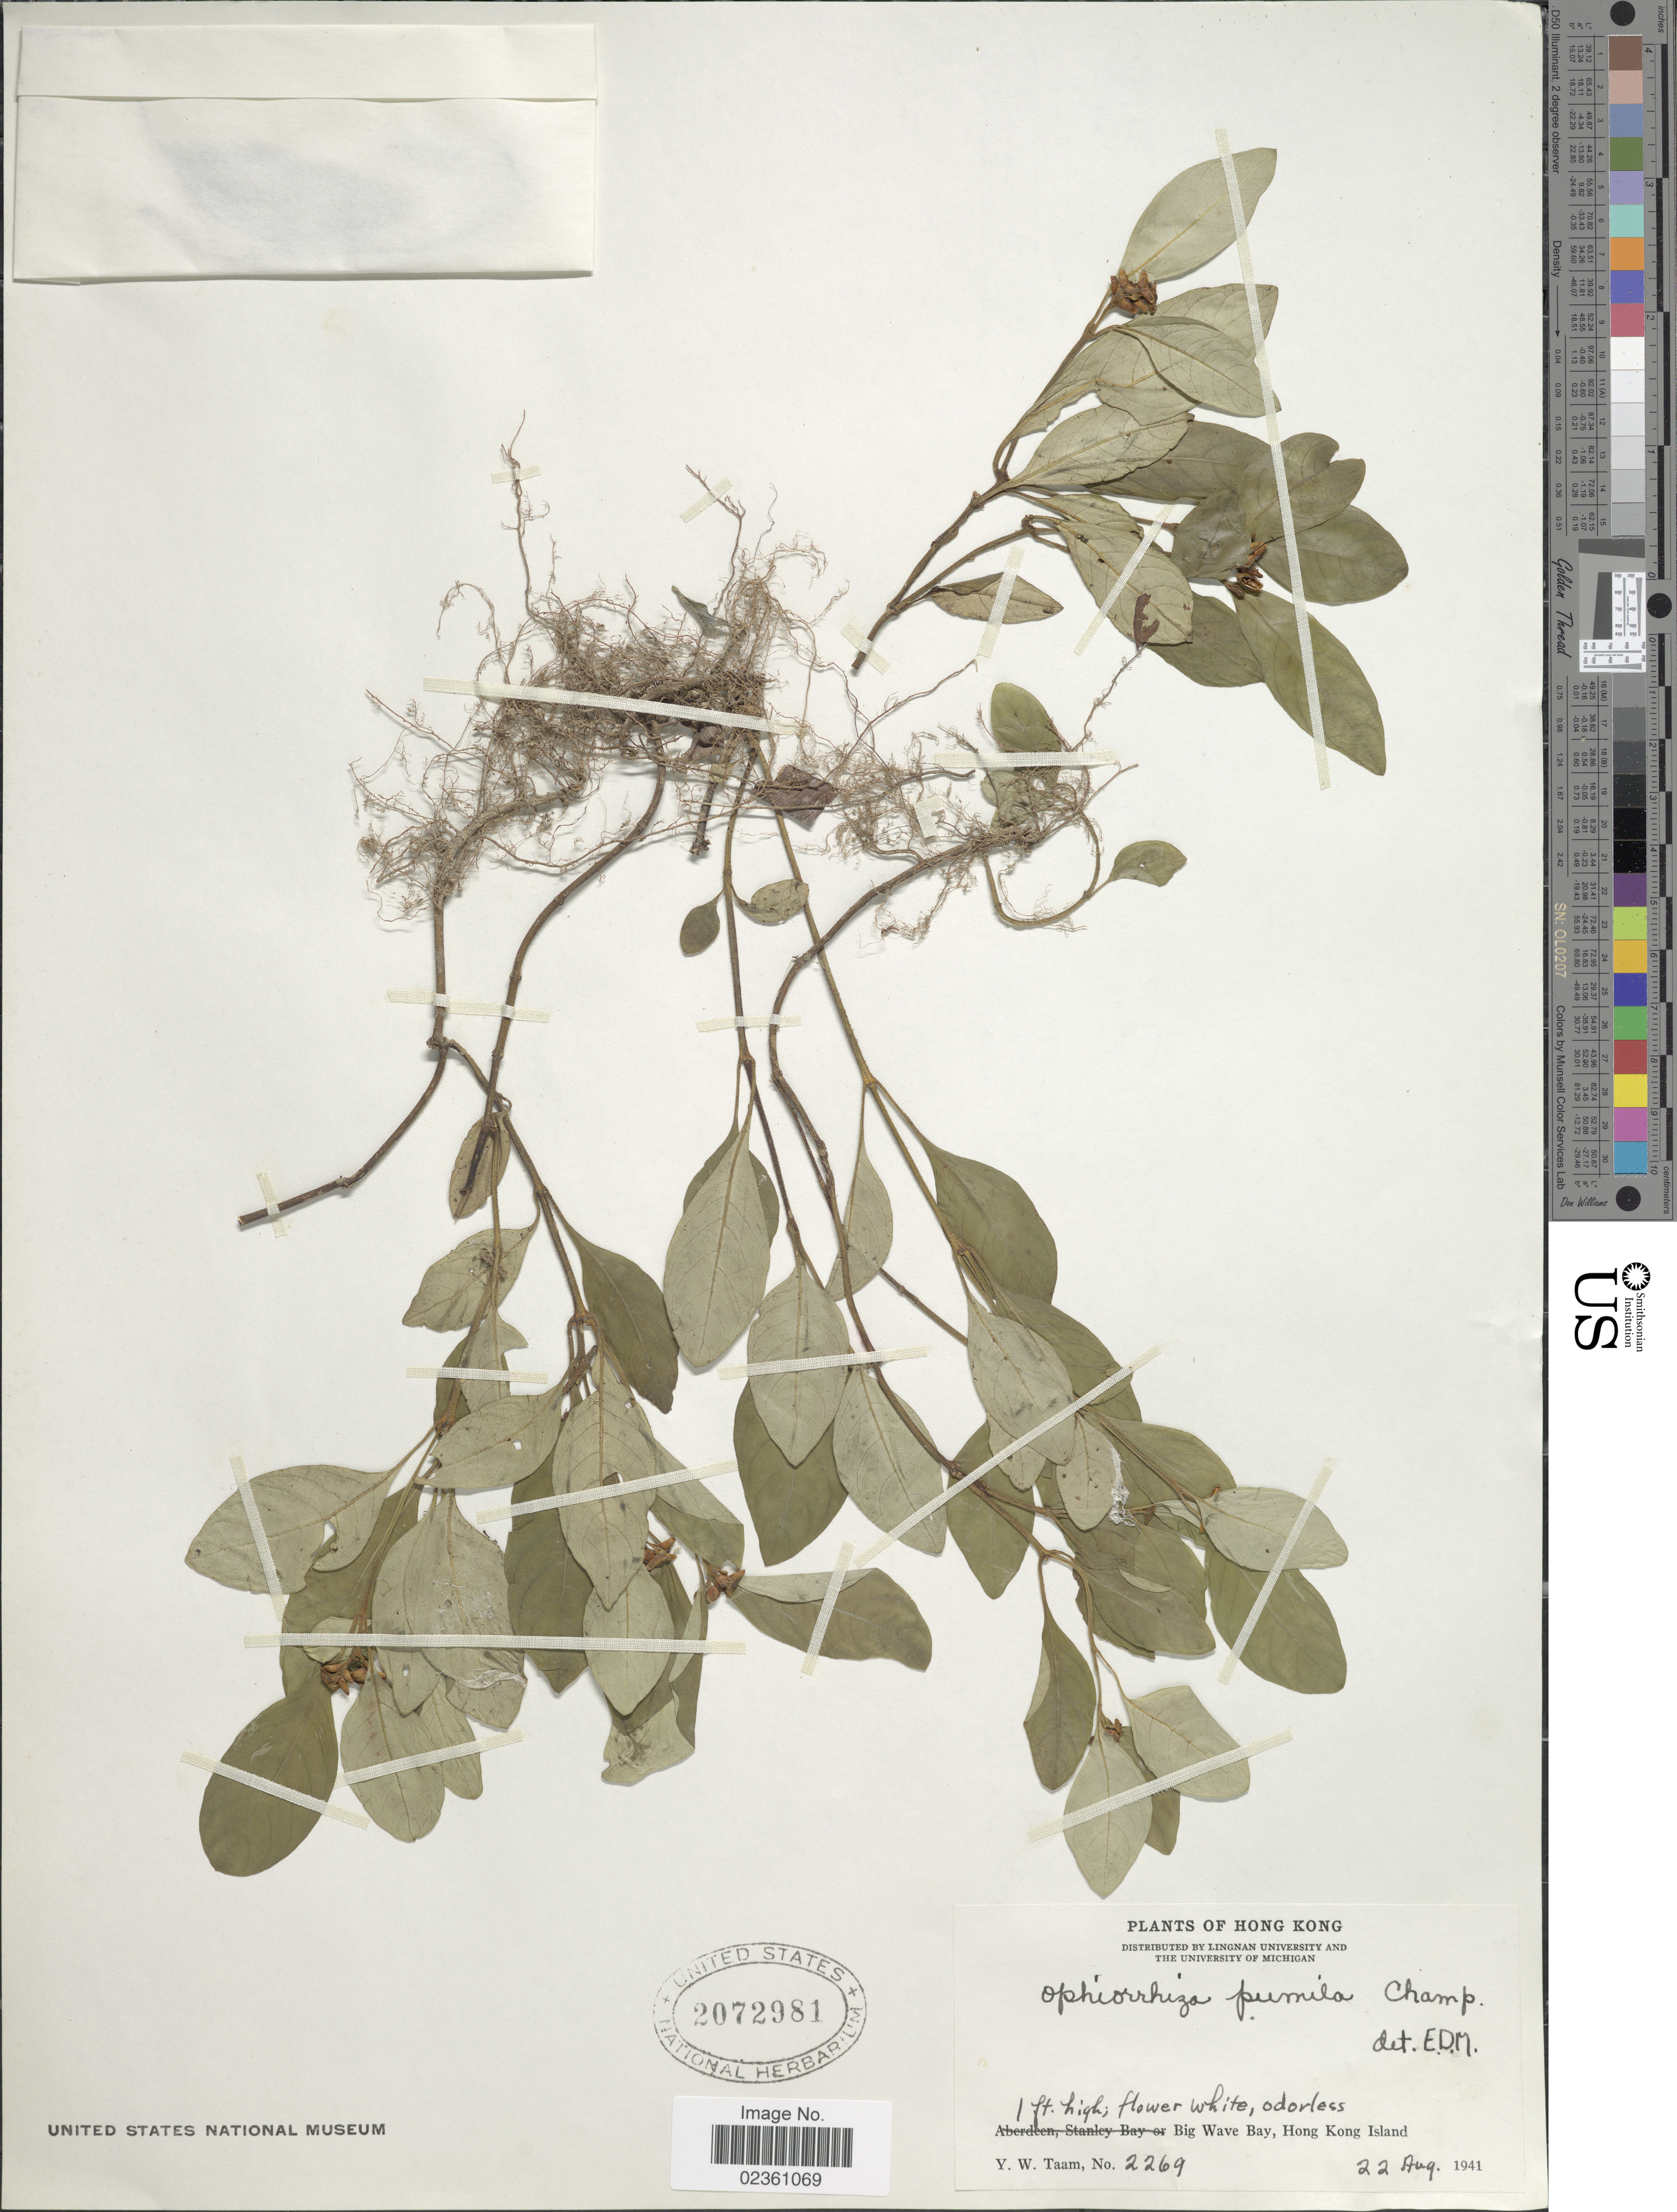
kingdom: Plantae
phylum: Tracheophyta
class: Magnoliopsida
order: Gentianales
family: Rubiaceae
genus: Ophiorrhiza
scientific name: Ophiorrhiza pumila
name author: Champ. ex Benth.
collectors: Y. W. Taam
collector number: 2269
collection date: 1941-08-22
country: China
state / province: Hong Kong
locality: Big Wave Bay, Hong Kong Island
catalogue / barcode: US 2072981